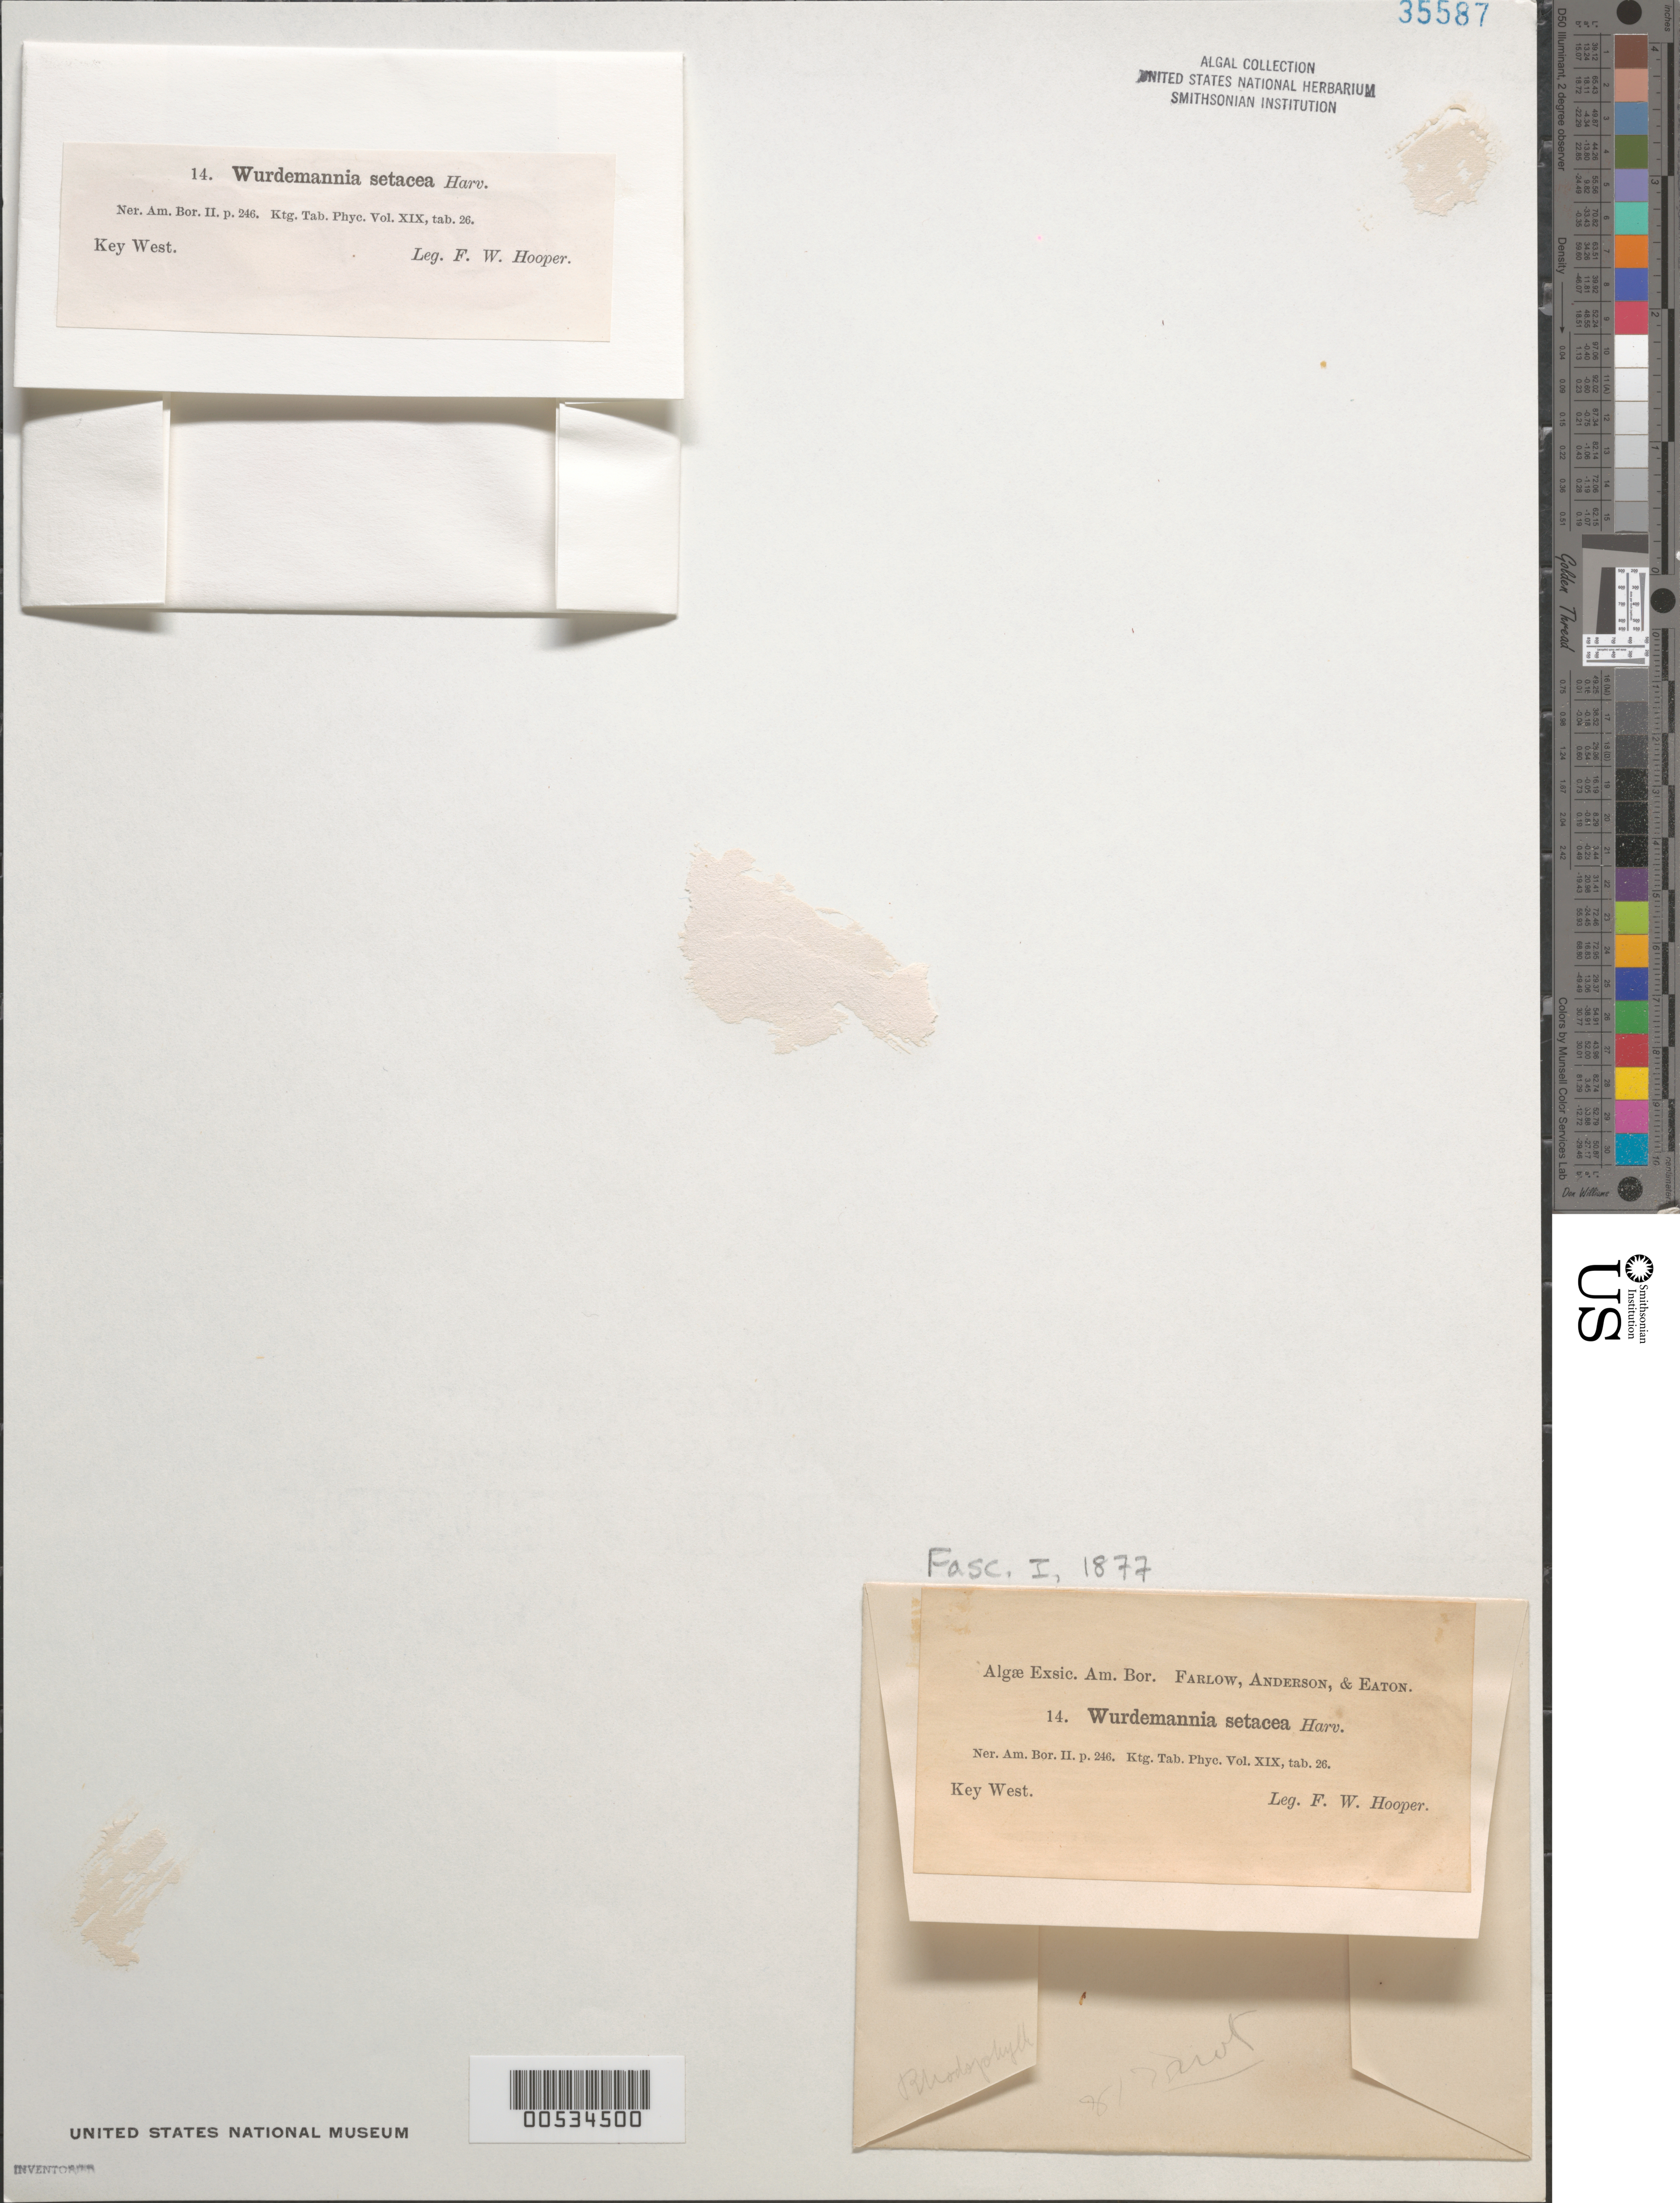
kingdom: Plantae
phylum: Rhodophyta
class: Florideophyceae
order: Gigartinales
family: Solieriaceae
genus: Wurdemannia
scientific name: Wurdemannia miniata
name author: (Spreng.) Feldmann & G. Hamel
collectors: F. Hooper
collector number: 14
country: United States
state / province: Florida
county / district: Monroe County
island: Key West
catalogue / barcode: US 35587